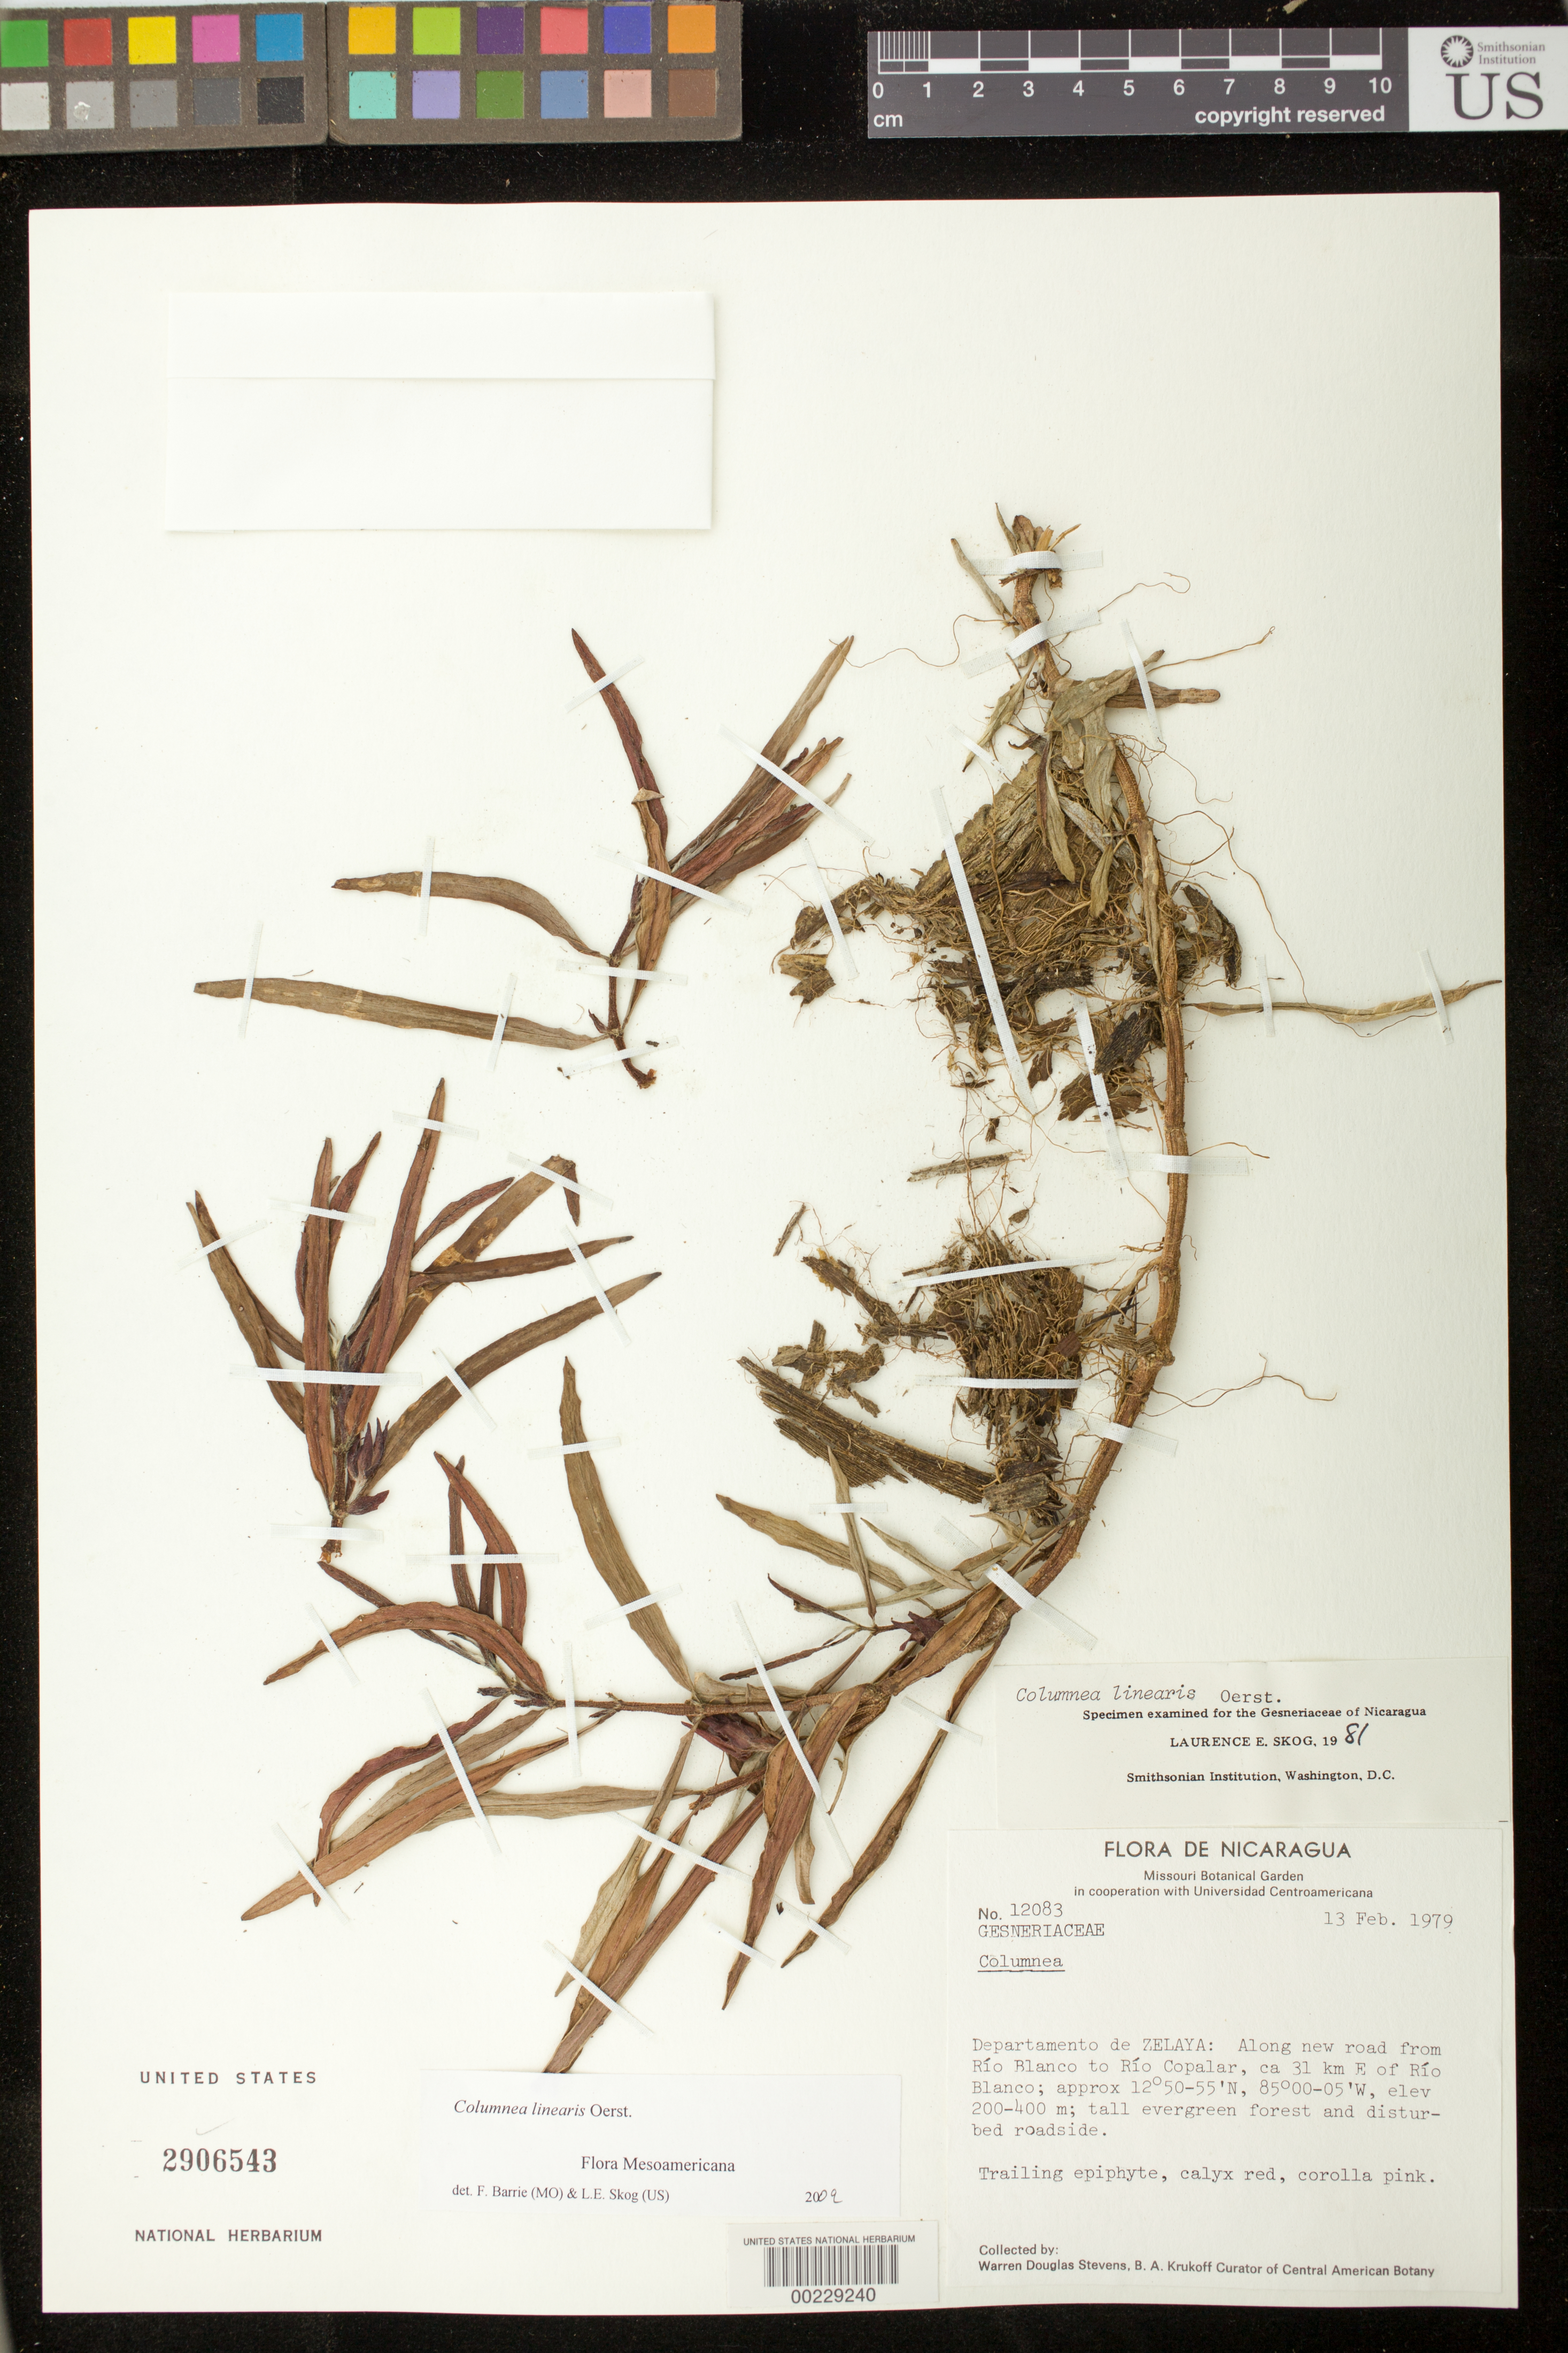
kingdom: Plantae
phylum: Tracheophyta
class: Magnoliopsida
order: Lamiales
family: Gesneriaceae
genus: Columnea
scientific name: Columnea linearis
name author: Oerst.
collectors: W. D. Stevens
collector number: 12083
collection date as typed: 13 Feb 1979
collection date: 1979-02-13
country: Nicaragua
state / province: Matagalpa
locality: Along new road from Rio Blanco to Rio Copalar, ca 31 km E of Rio Blanco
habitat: Tall evergreen forest and disturbed roadside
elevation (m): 200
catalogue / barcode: US 2906543